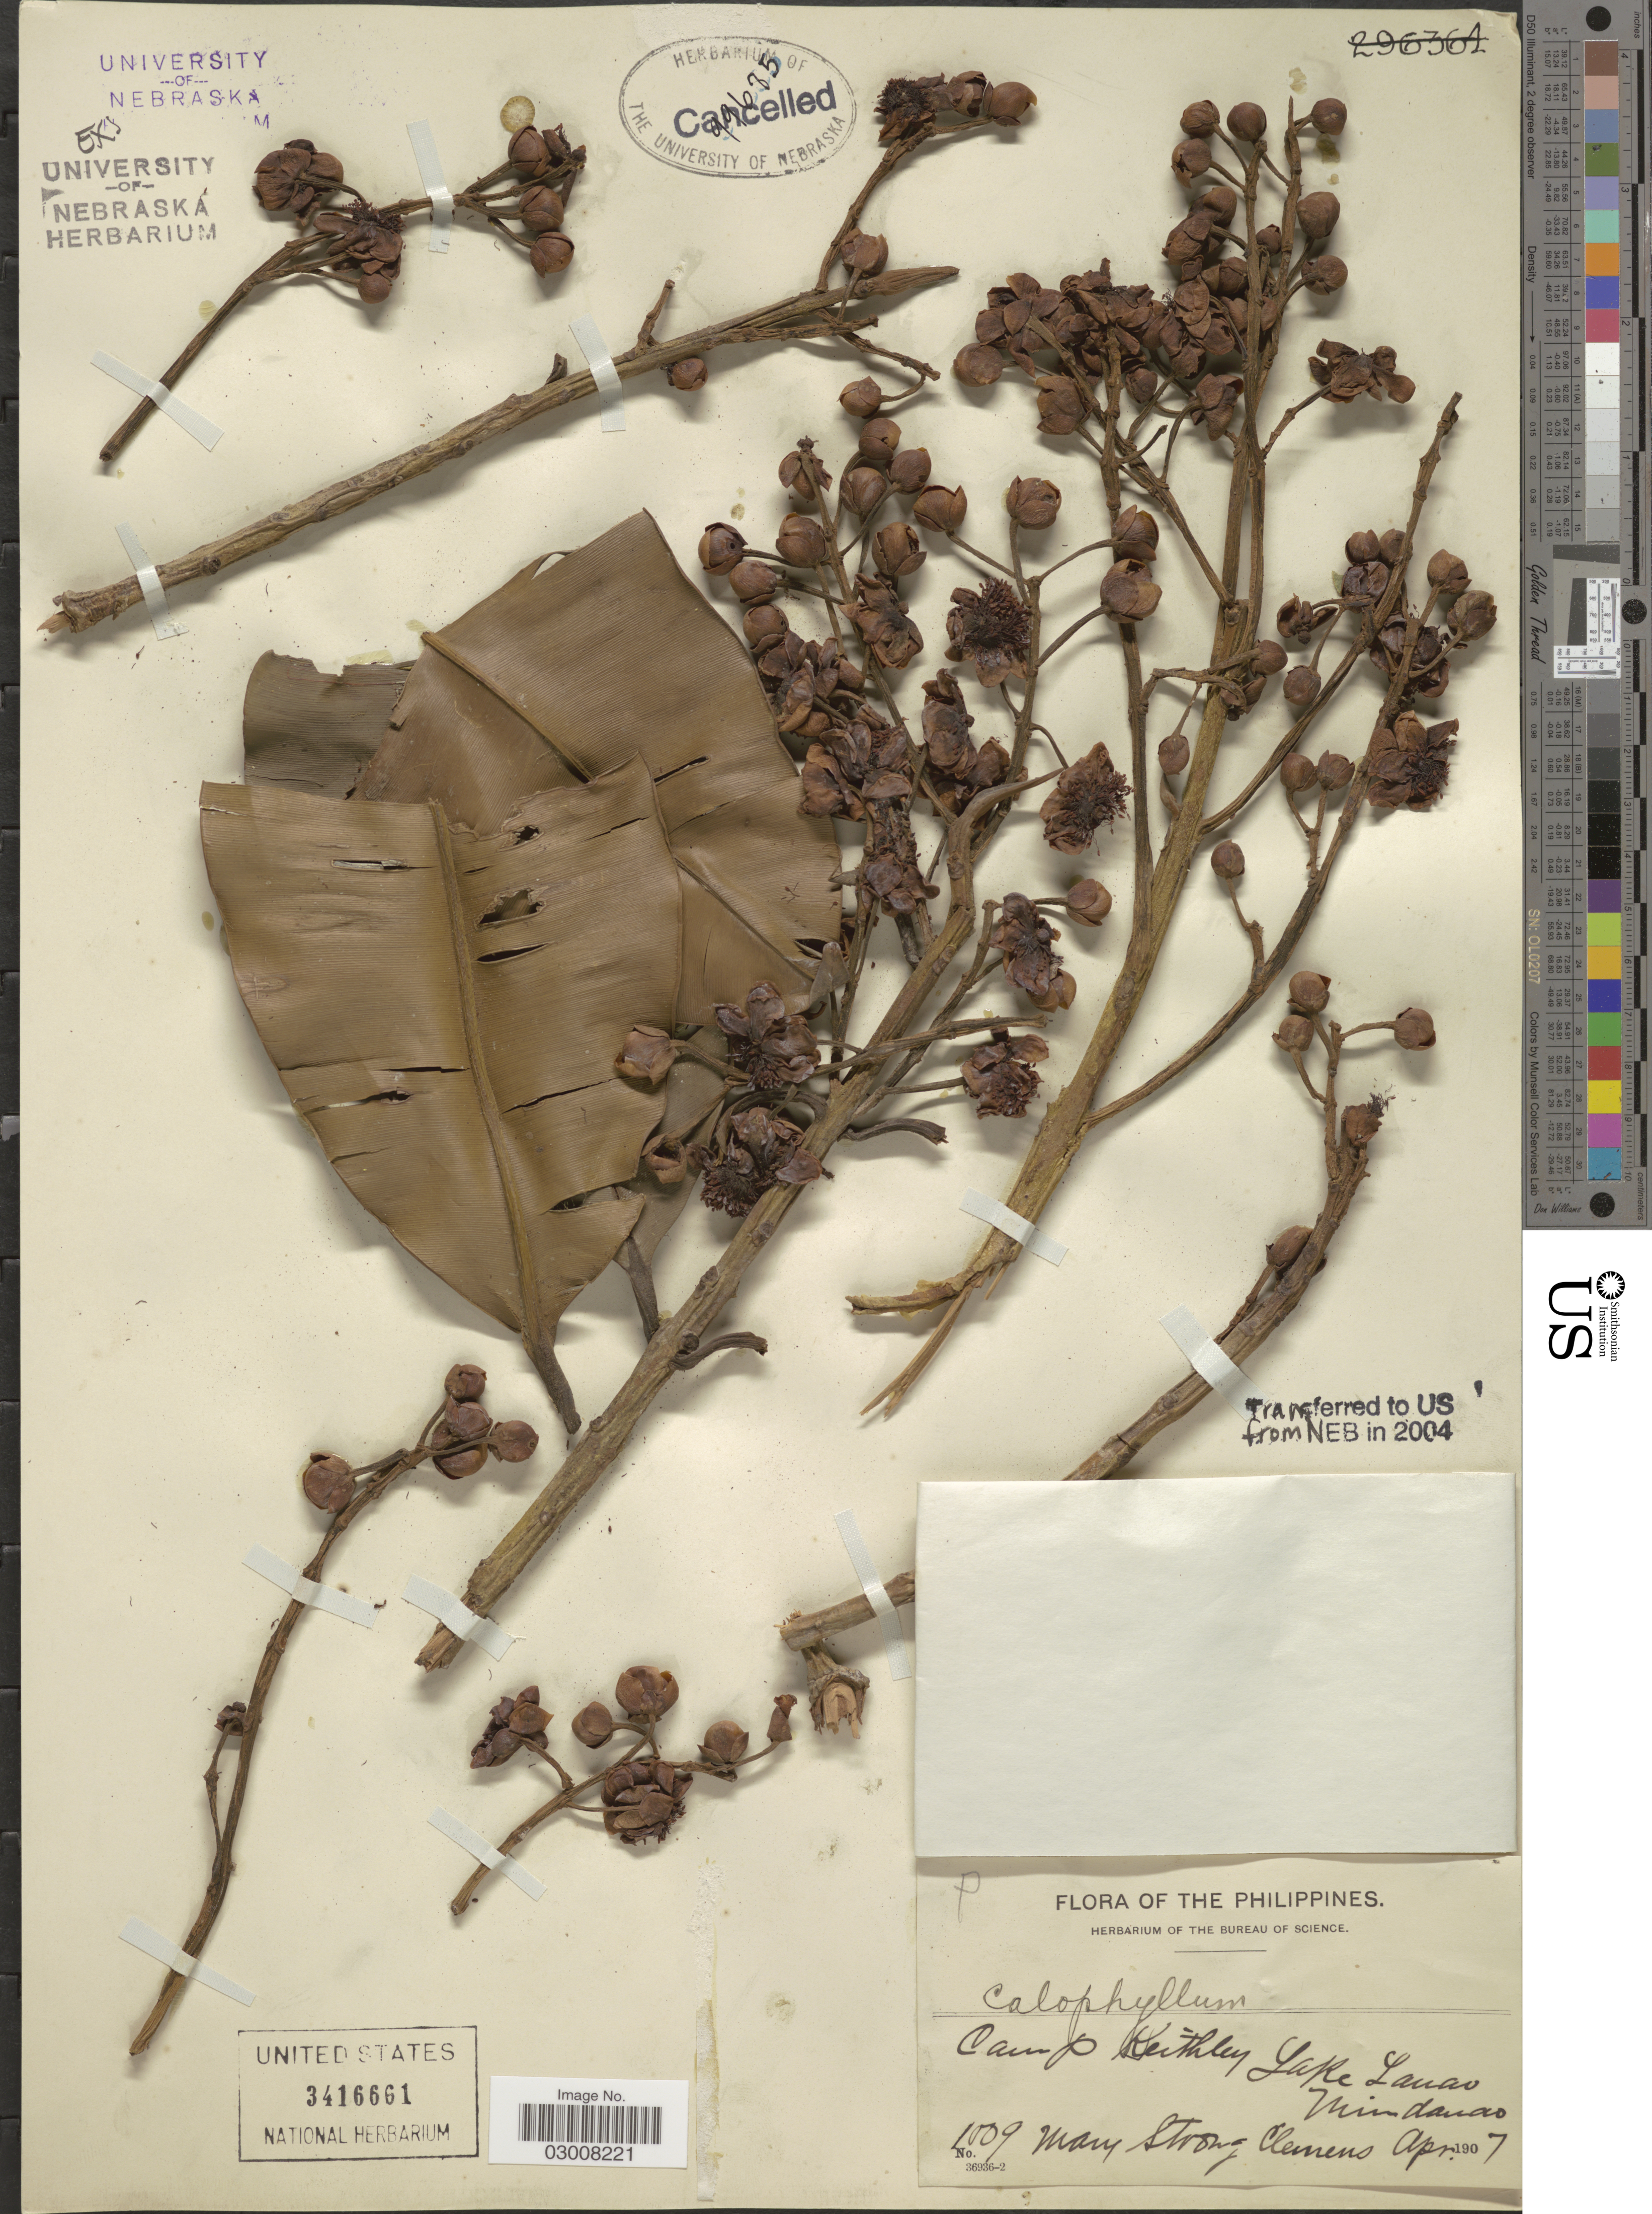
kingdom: Plantae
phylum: Tracheophyta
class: Magnoliopsida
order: Malpighiales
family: Calophyllaceae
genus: Calophyllum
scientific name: Calophyllum sp.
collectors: M. S. Clemens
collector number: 1009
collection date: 1907-04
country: Philippines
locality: Camp Keithley, Lake Lamao, Mindanao.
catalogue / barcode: US 3416661